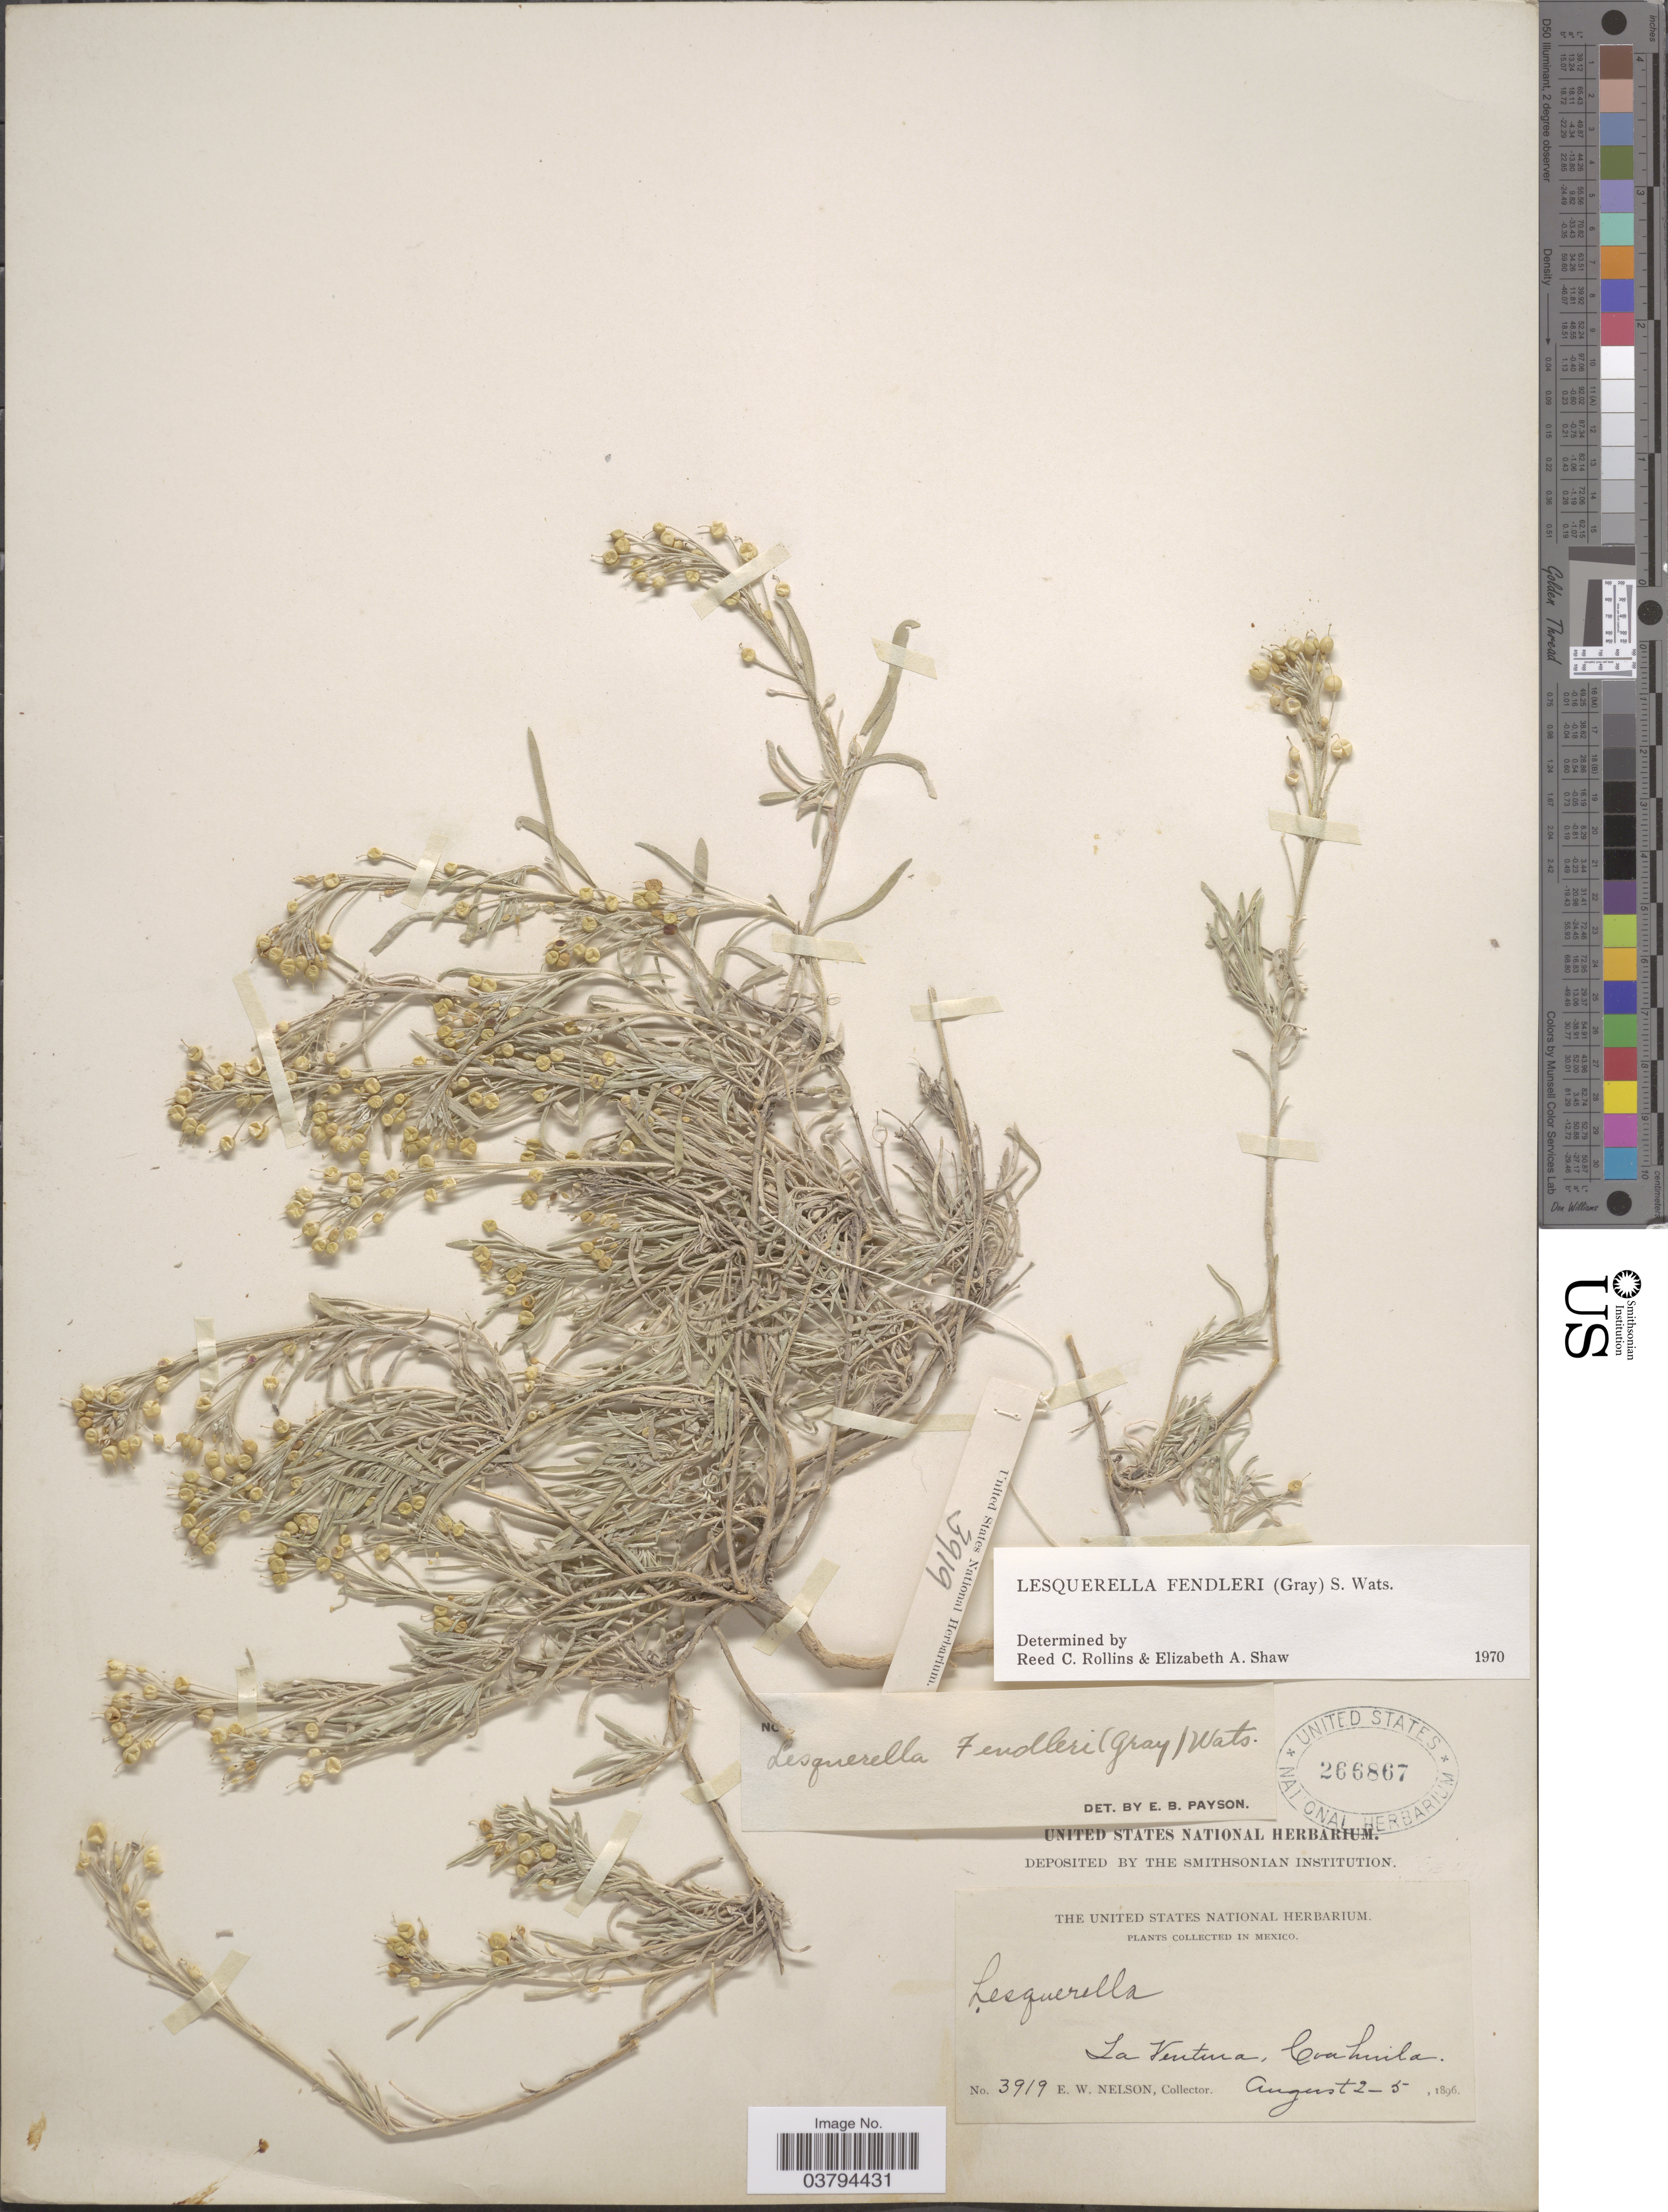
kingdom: Plantae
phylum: Tracheophyta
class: Magnoliopsida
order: Brassicales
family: Brassicaceae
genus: Lesquerella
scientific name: Lesquerella fendleri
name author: (A. Gray) S. Watson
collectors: E. W. Nelson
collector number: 3919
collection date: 1896-08-02/1896-08-05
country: Mexico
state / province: Coahuila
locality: La Ventura, Coahuila.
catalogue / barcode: US 266867